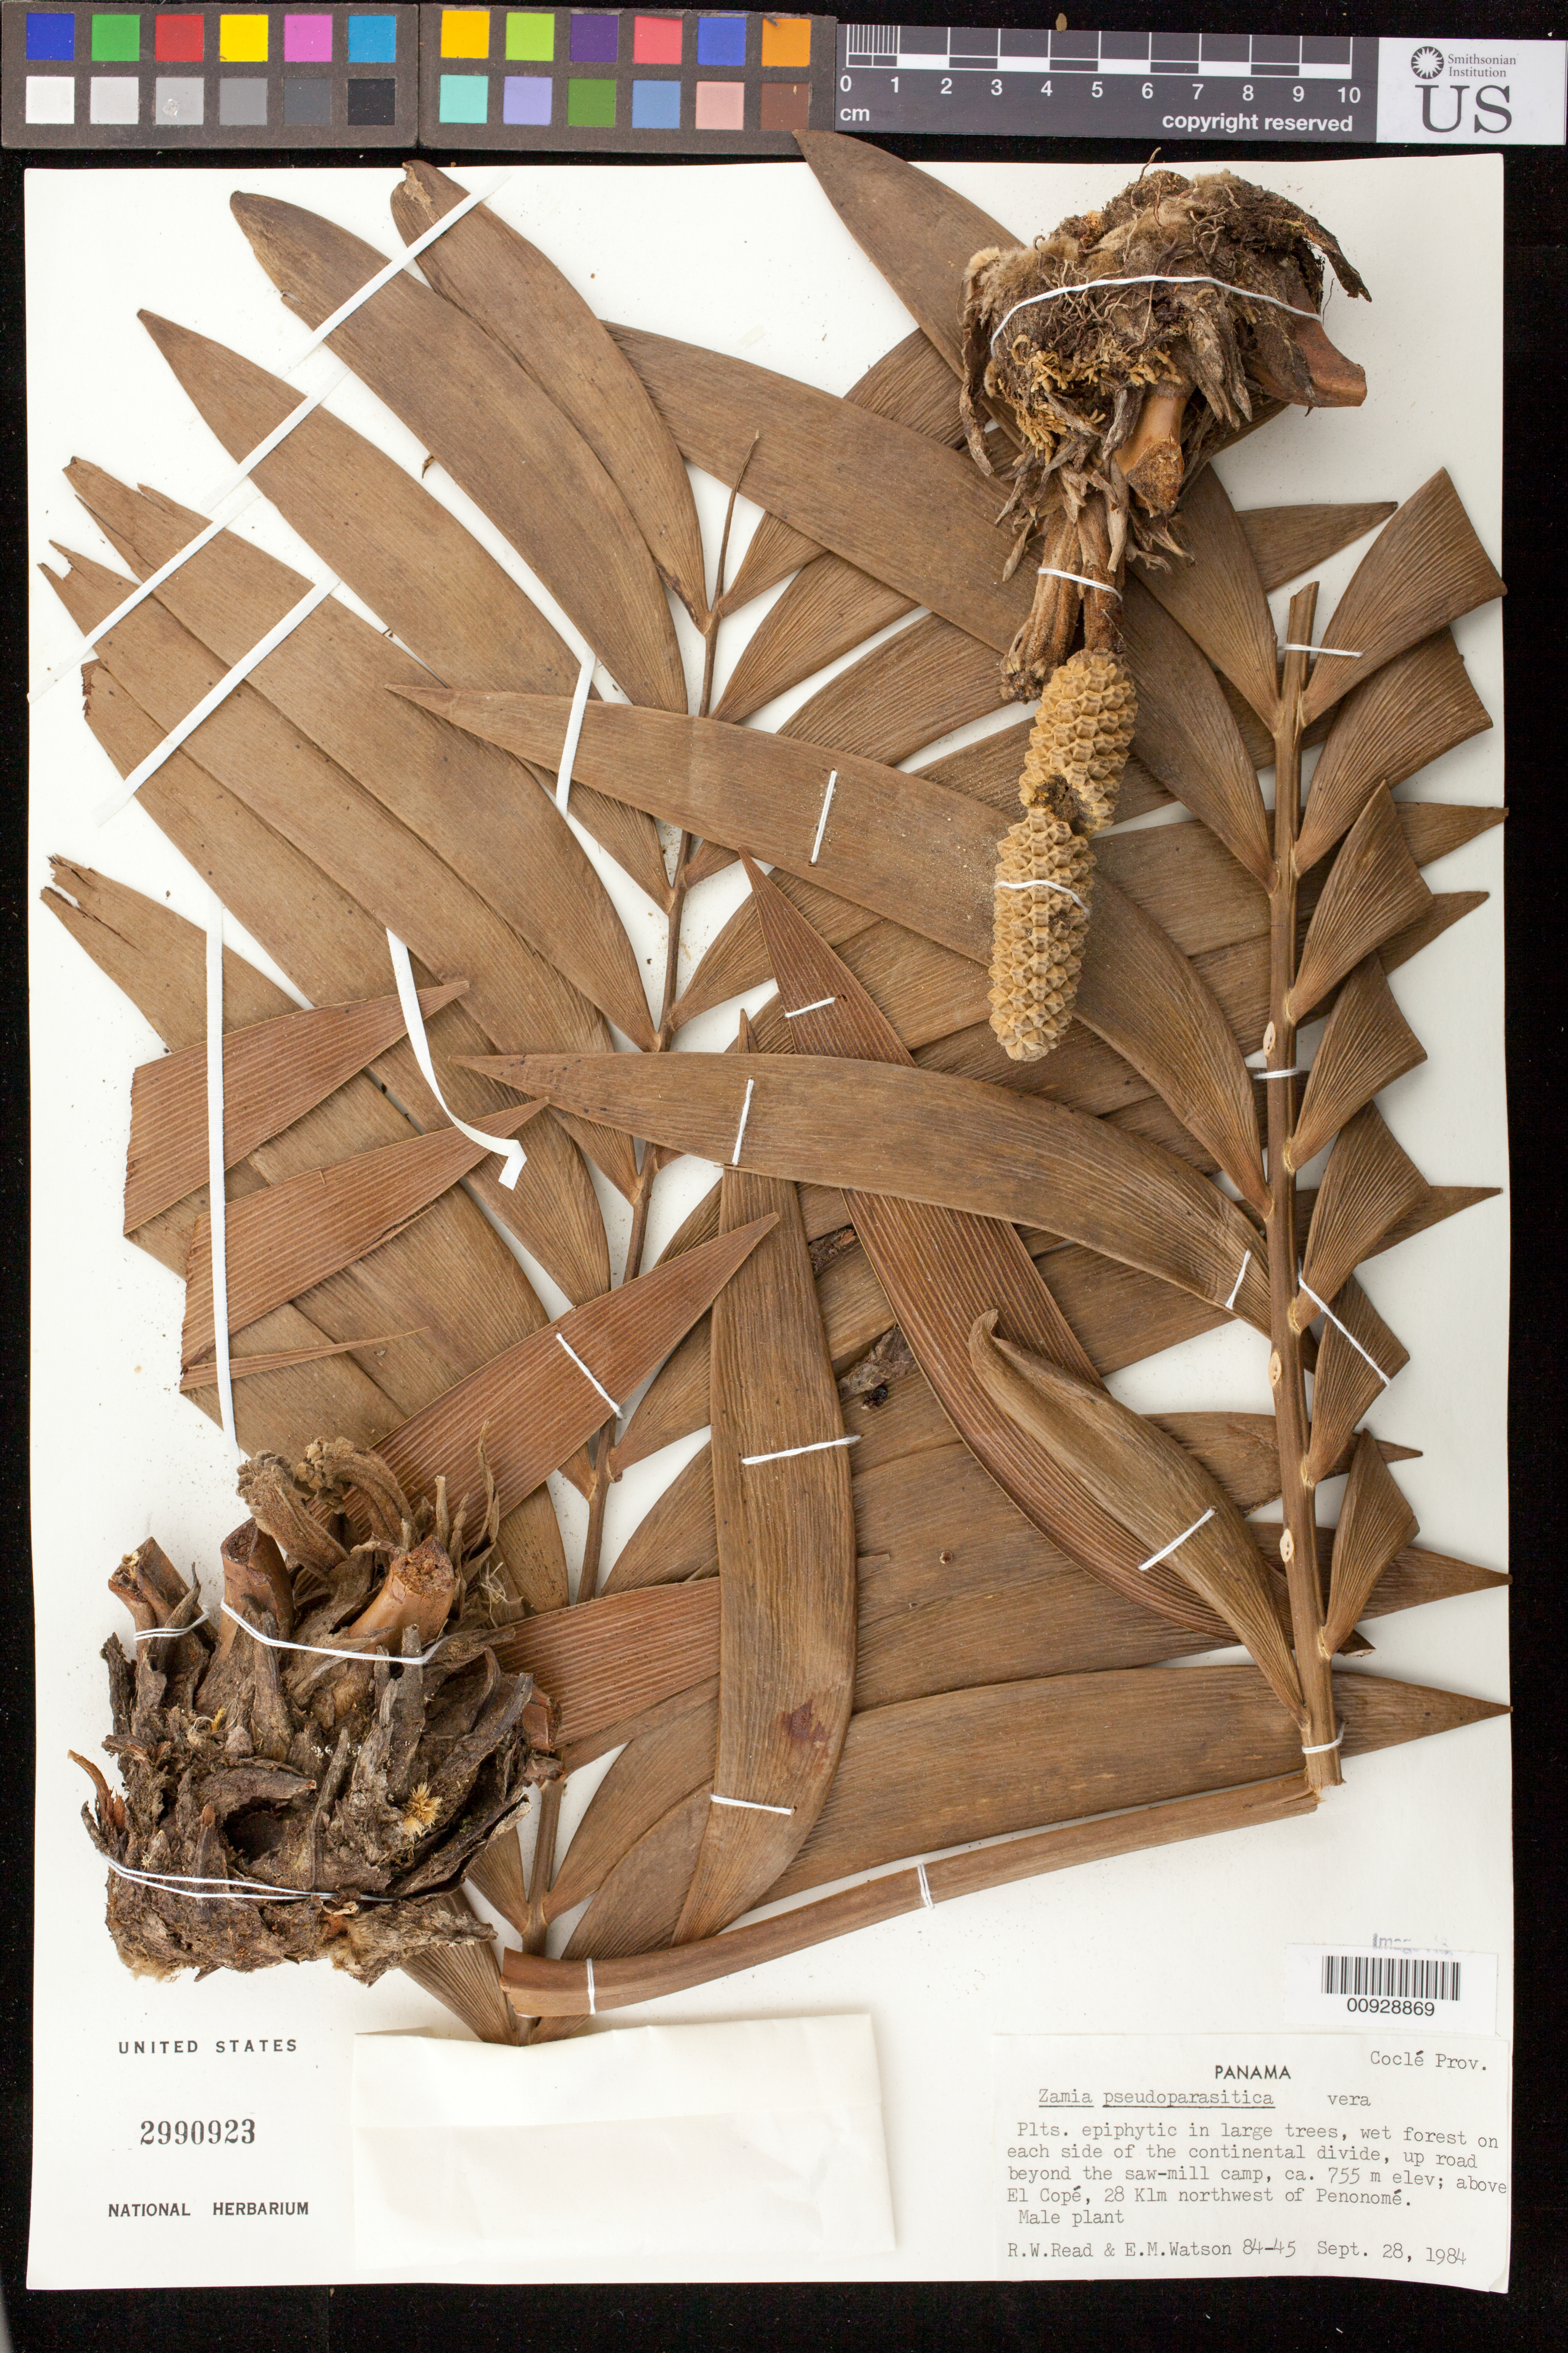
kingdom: Plantae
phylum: Tracheophyta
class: Cycadopsida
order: Cycadales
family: Zamiaceae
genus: Zamia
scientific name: Zamia pseudoparasitica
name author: J. Yates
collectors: R. W. Read & E. M. Watson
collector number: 84-45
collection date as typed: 28 Sep 1984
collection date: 1984-09-28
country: Panama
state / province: Coclé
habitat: Epiphytic in large trees. Wet forest.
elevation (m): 755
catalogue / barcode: US 2990923